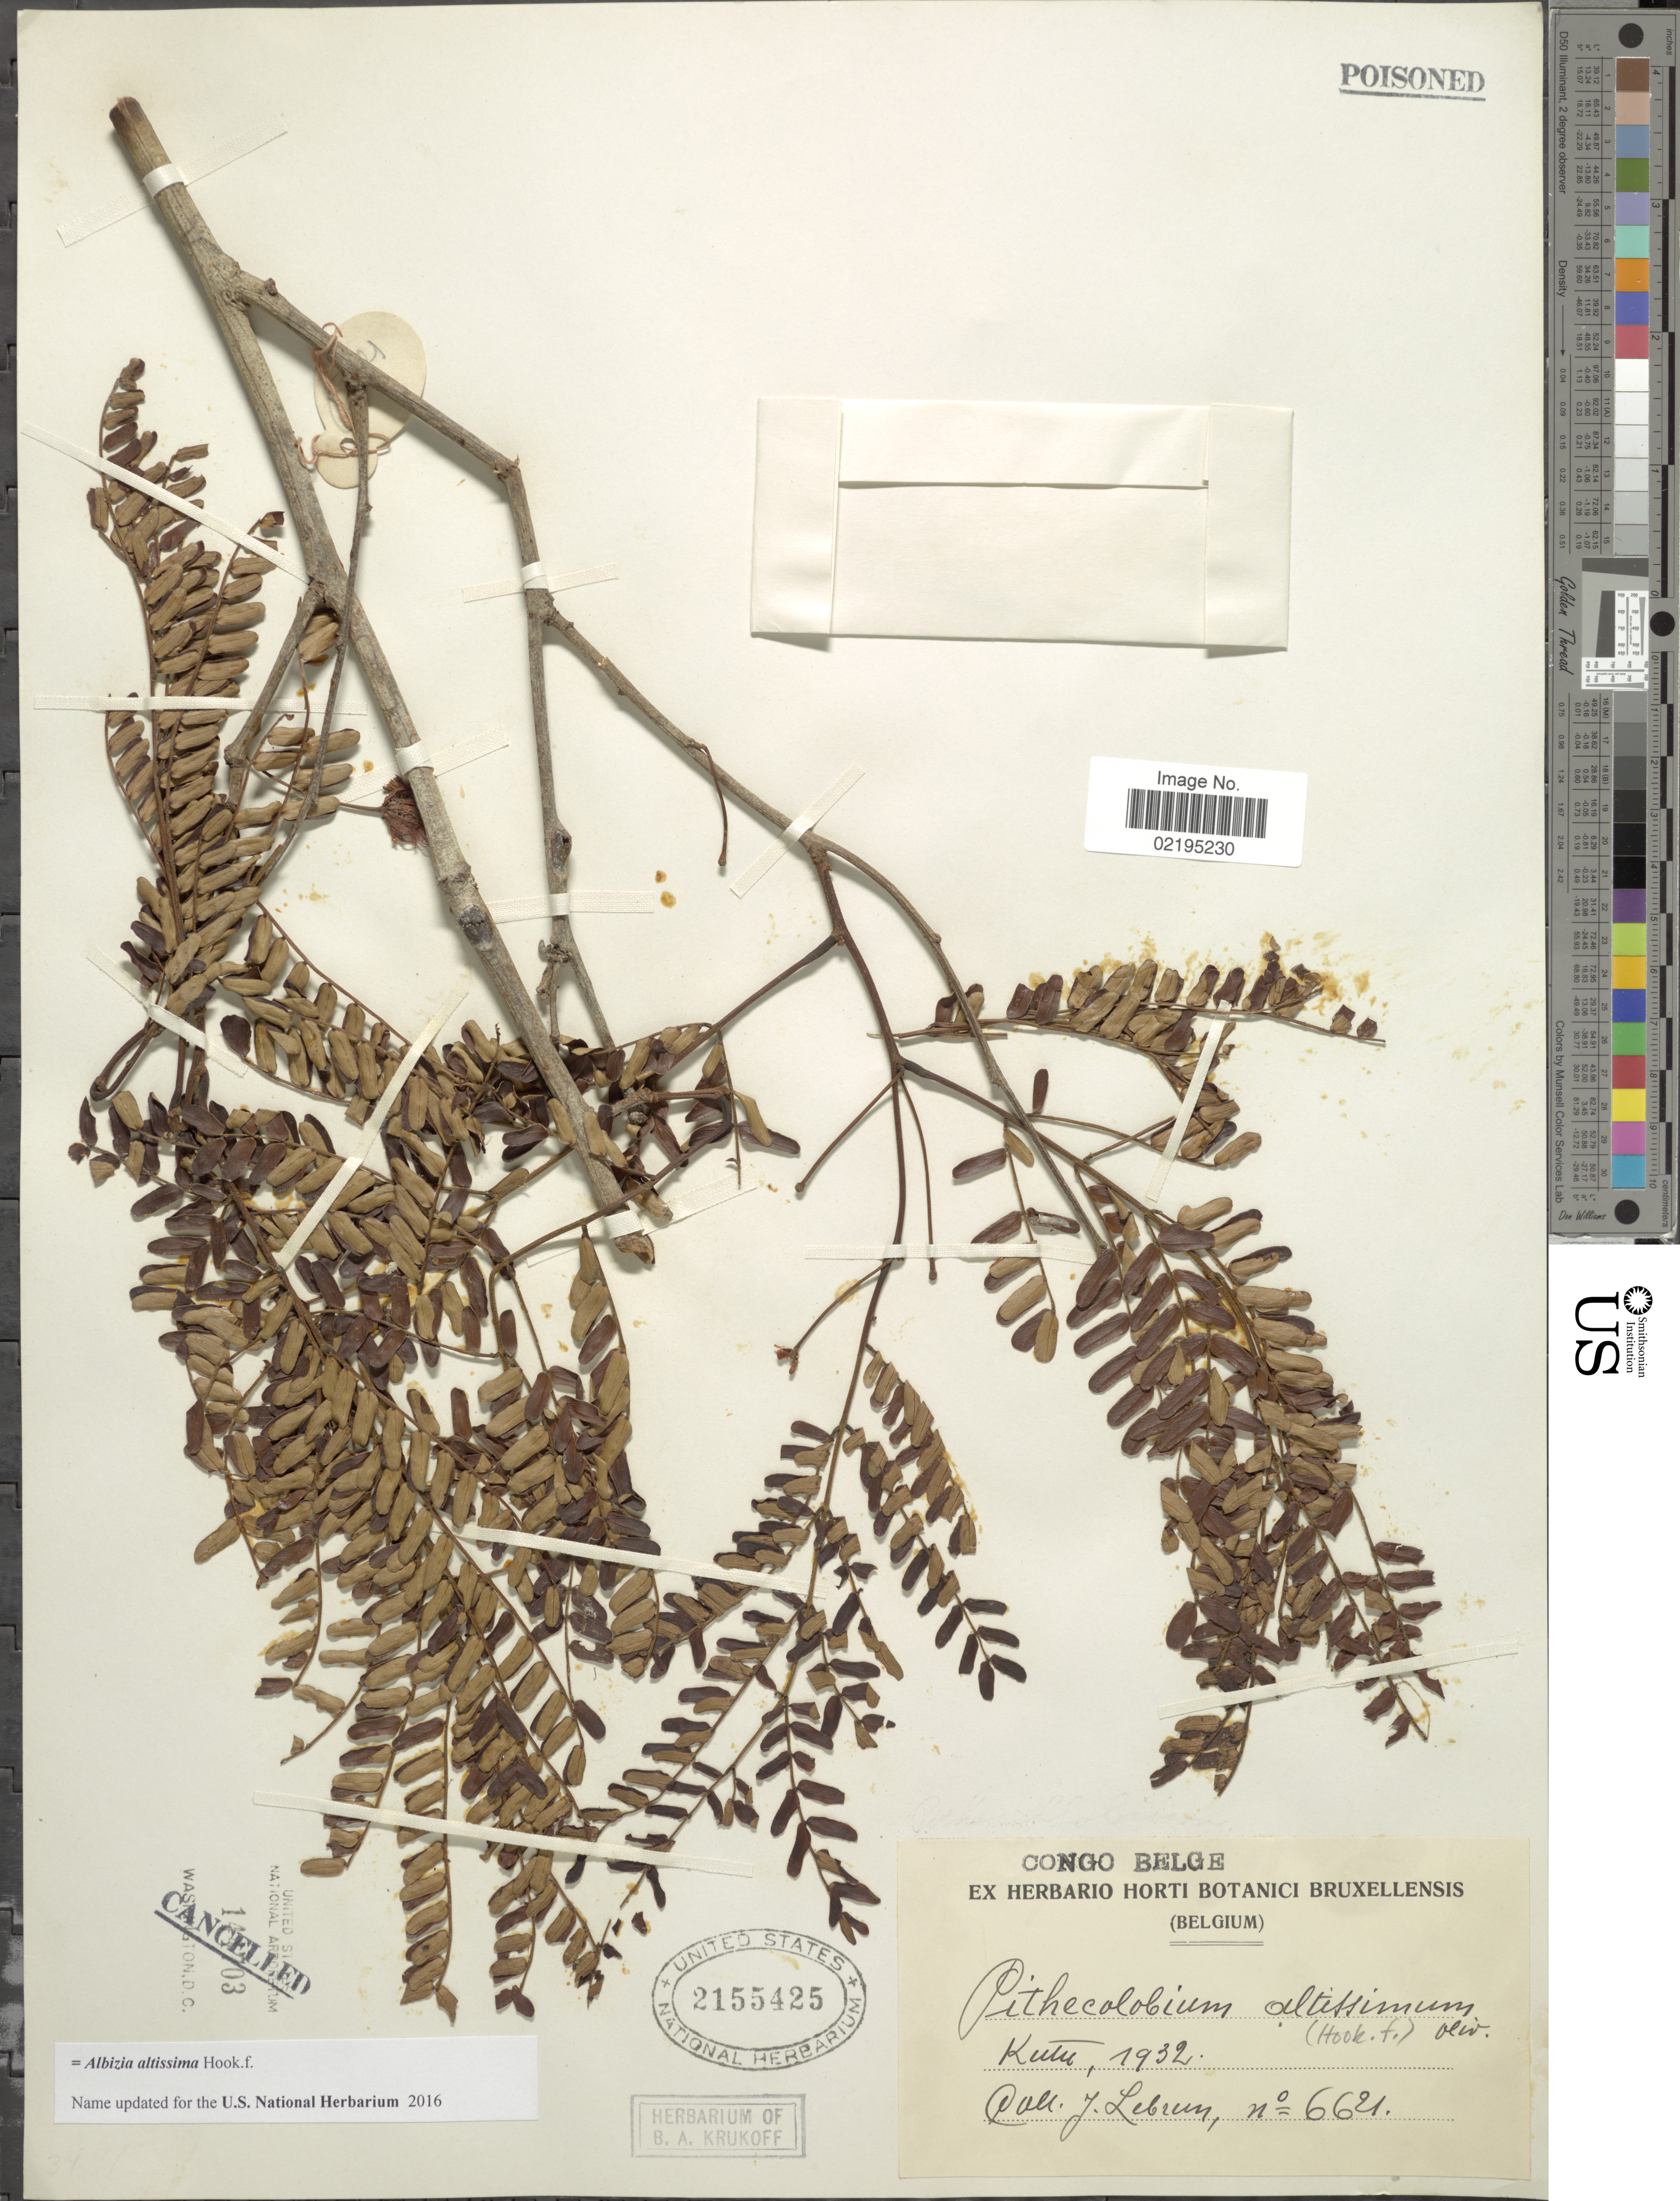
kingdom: Plantae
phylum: Tracheophyta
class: Magnoliopsida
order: Fabales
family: Fabaceae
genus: Osodendron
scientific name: Osodendron altissimum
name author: (Hook. f.) Koenen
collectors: J. A. Lebrun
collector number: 6621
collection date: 1932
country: Congo, Democratic Republic of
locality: Congo Belge, Kutu.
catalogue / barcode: US 2155425